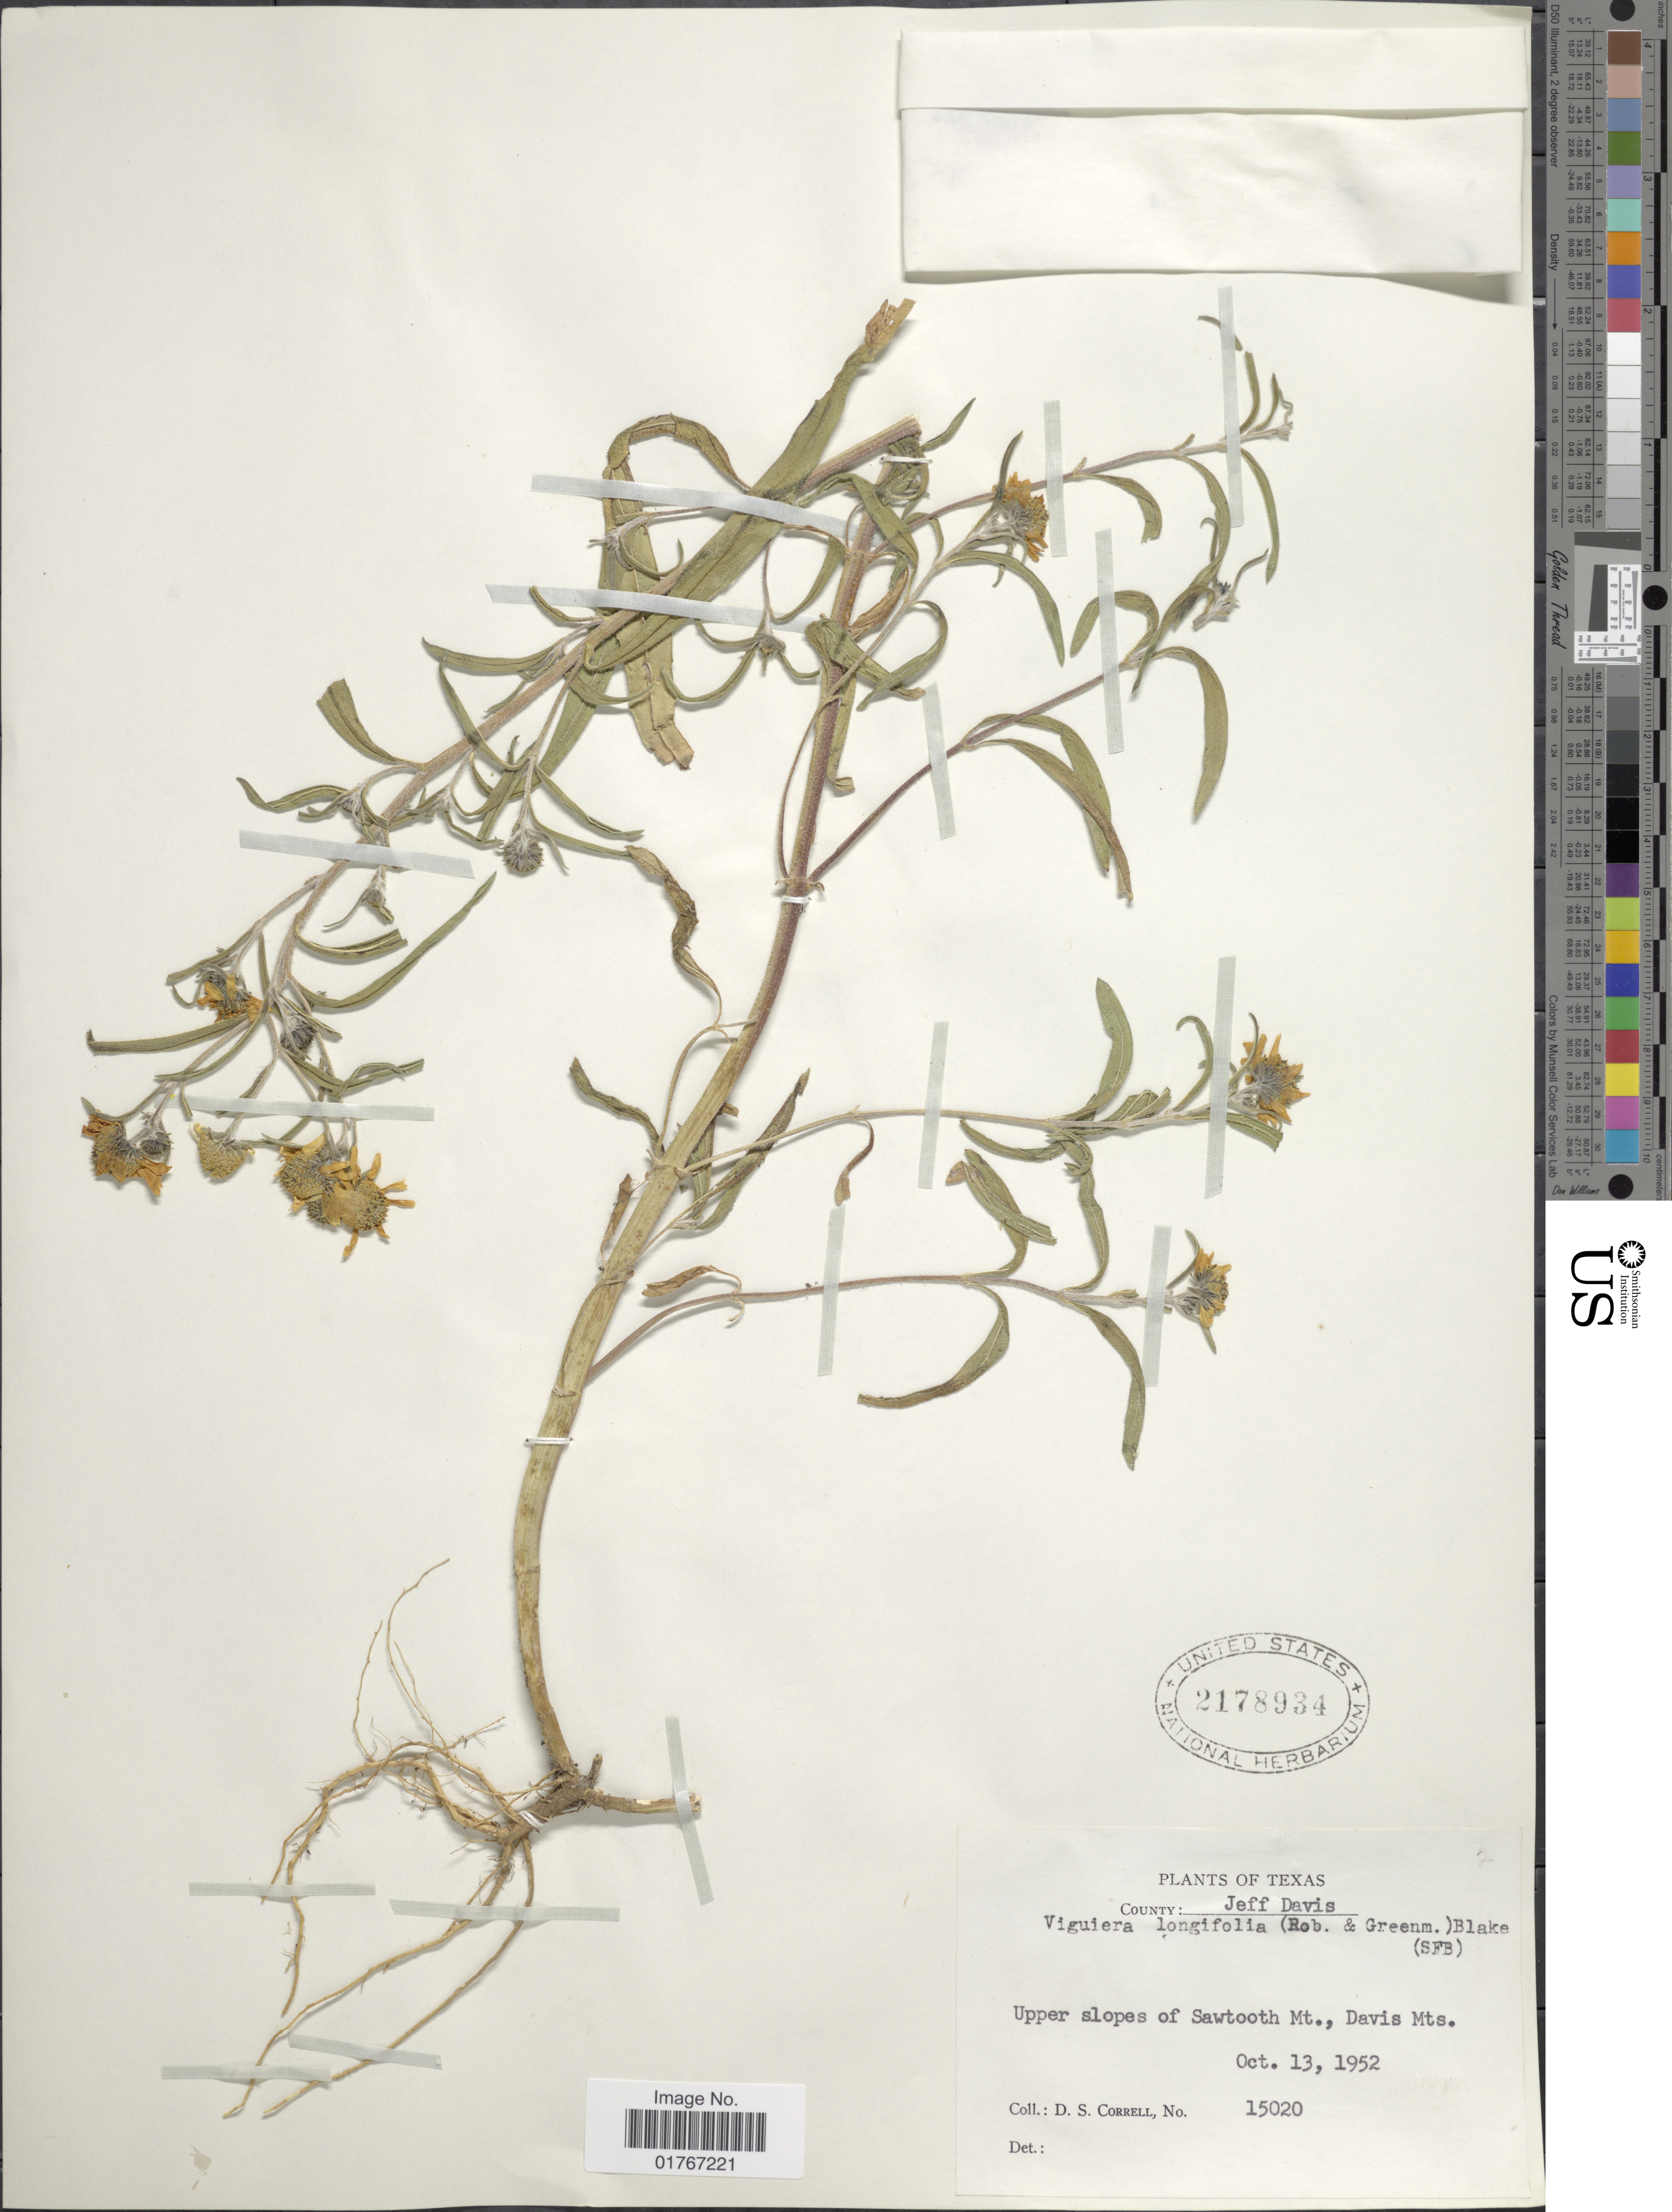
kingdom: Plantae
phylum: Tracheophyta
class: Magnoliopsida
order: Asterales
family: Asteraceae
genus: Heliomeris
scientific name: Heliomeris longifolia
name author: (B.L. Rob.) Cockerell & Greenm.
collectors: D. S. Correll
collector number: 15020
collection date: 1952-10-13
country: United States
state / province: Texas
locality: Upper slopes of Sawtooth Mt., Davis Mts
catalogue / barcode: US 2178934